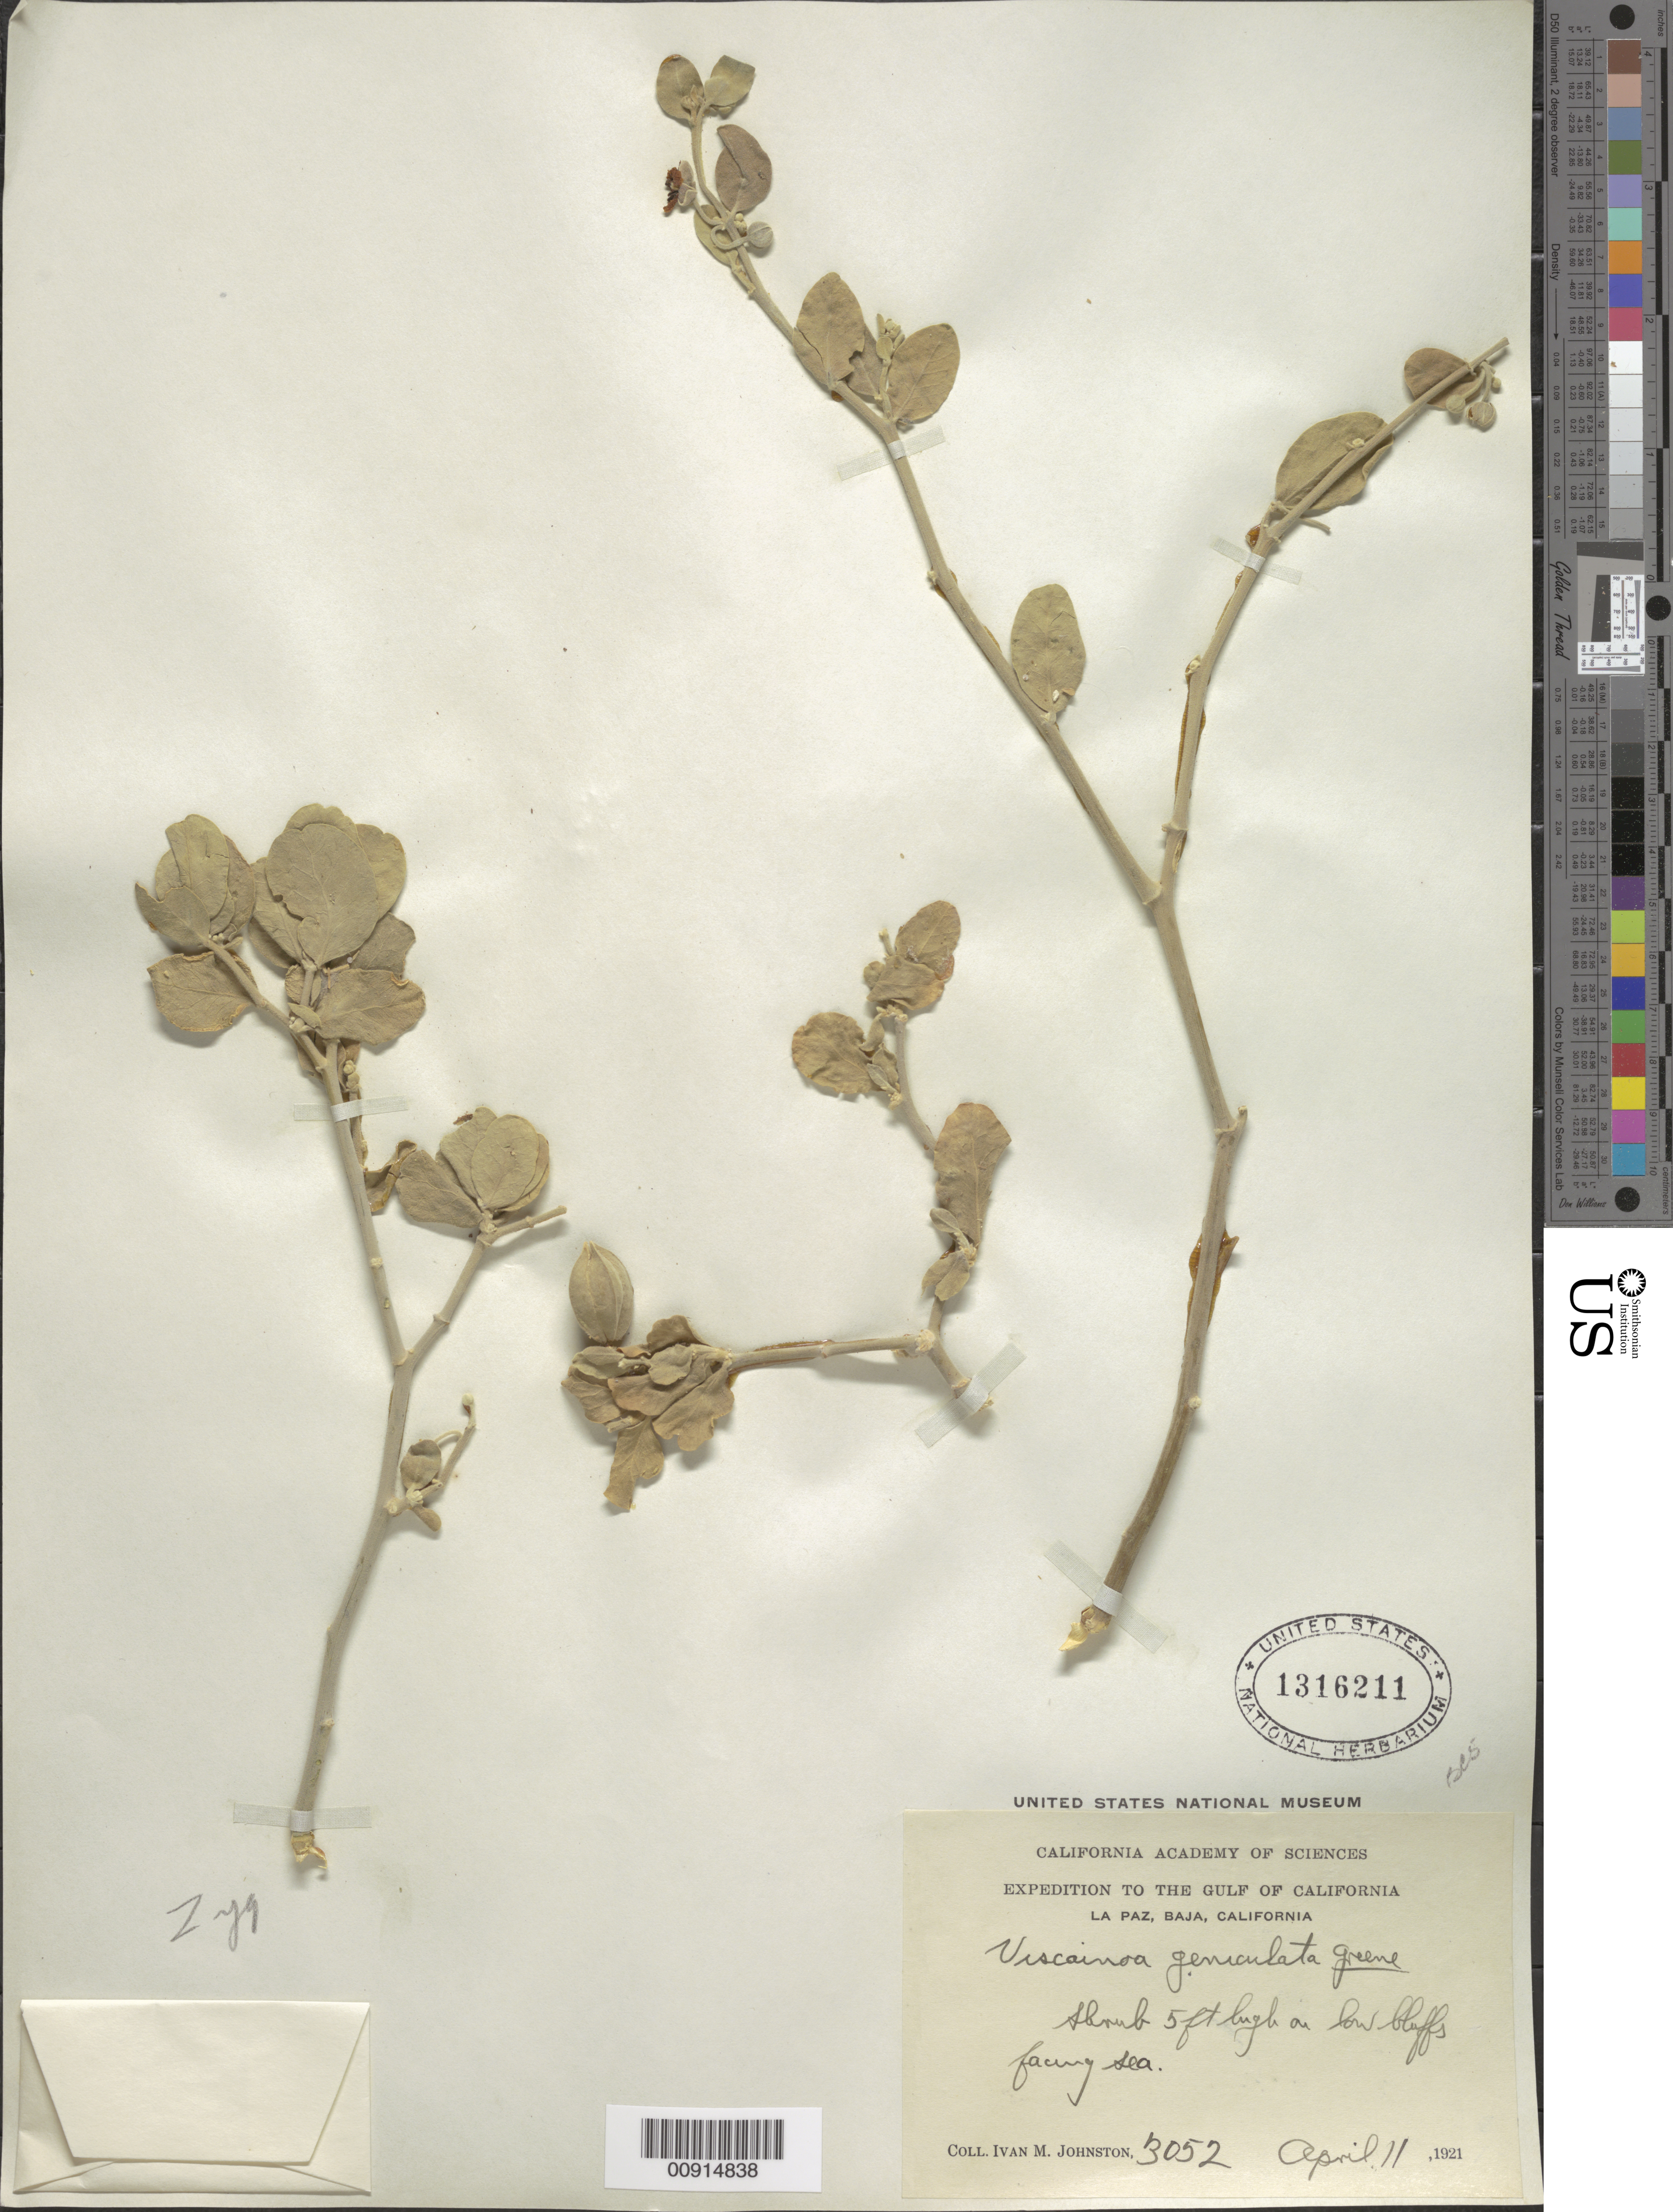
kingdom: Plantae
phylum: Tracheophyta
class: Magnoliopsida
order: Zygophyllales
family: Zygophyllaceae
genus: Viscainoa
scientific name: Viscainoa geniculata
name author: (Kellogg) Greene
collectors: I.M. Johnston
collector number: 3052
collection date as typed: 11 Apr 1921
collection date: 1921-04-11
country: Mexico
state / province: Baja California Sur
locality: La Paz, Baja California Sur.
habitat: On low bluffs facing sea.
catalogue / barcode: US 1316211